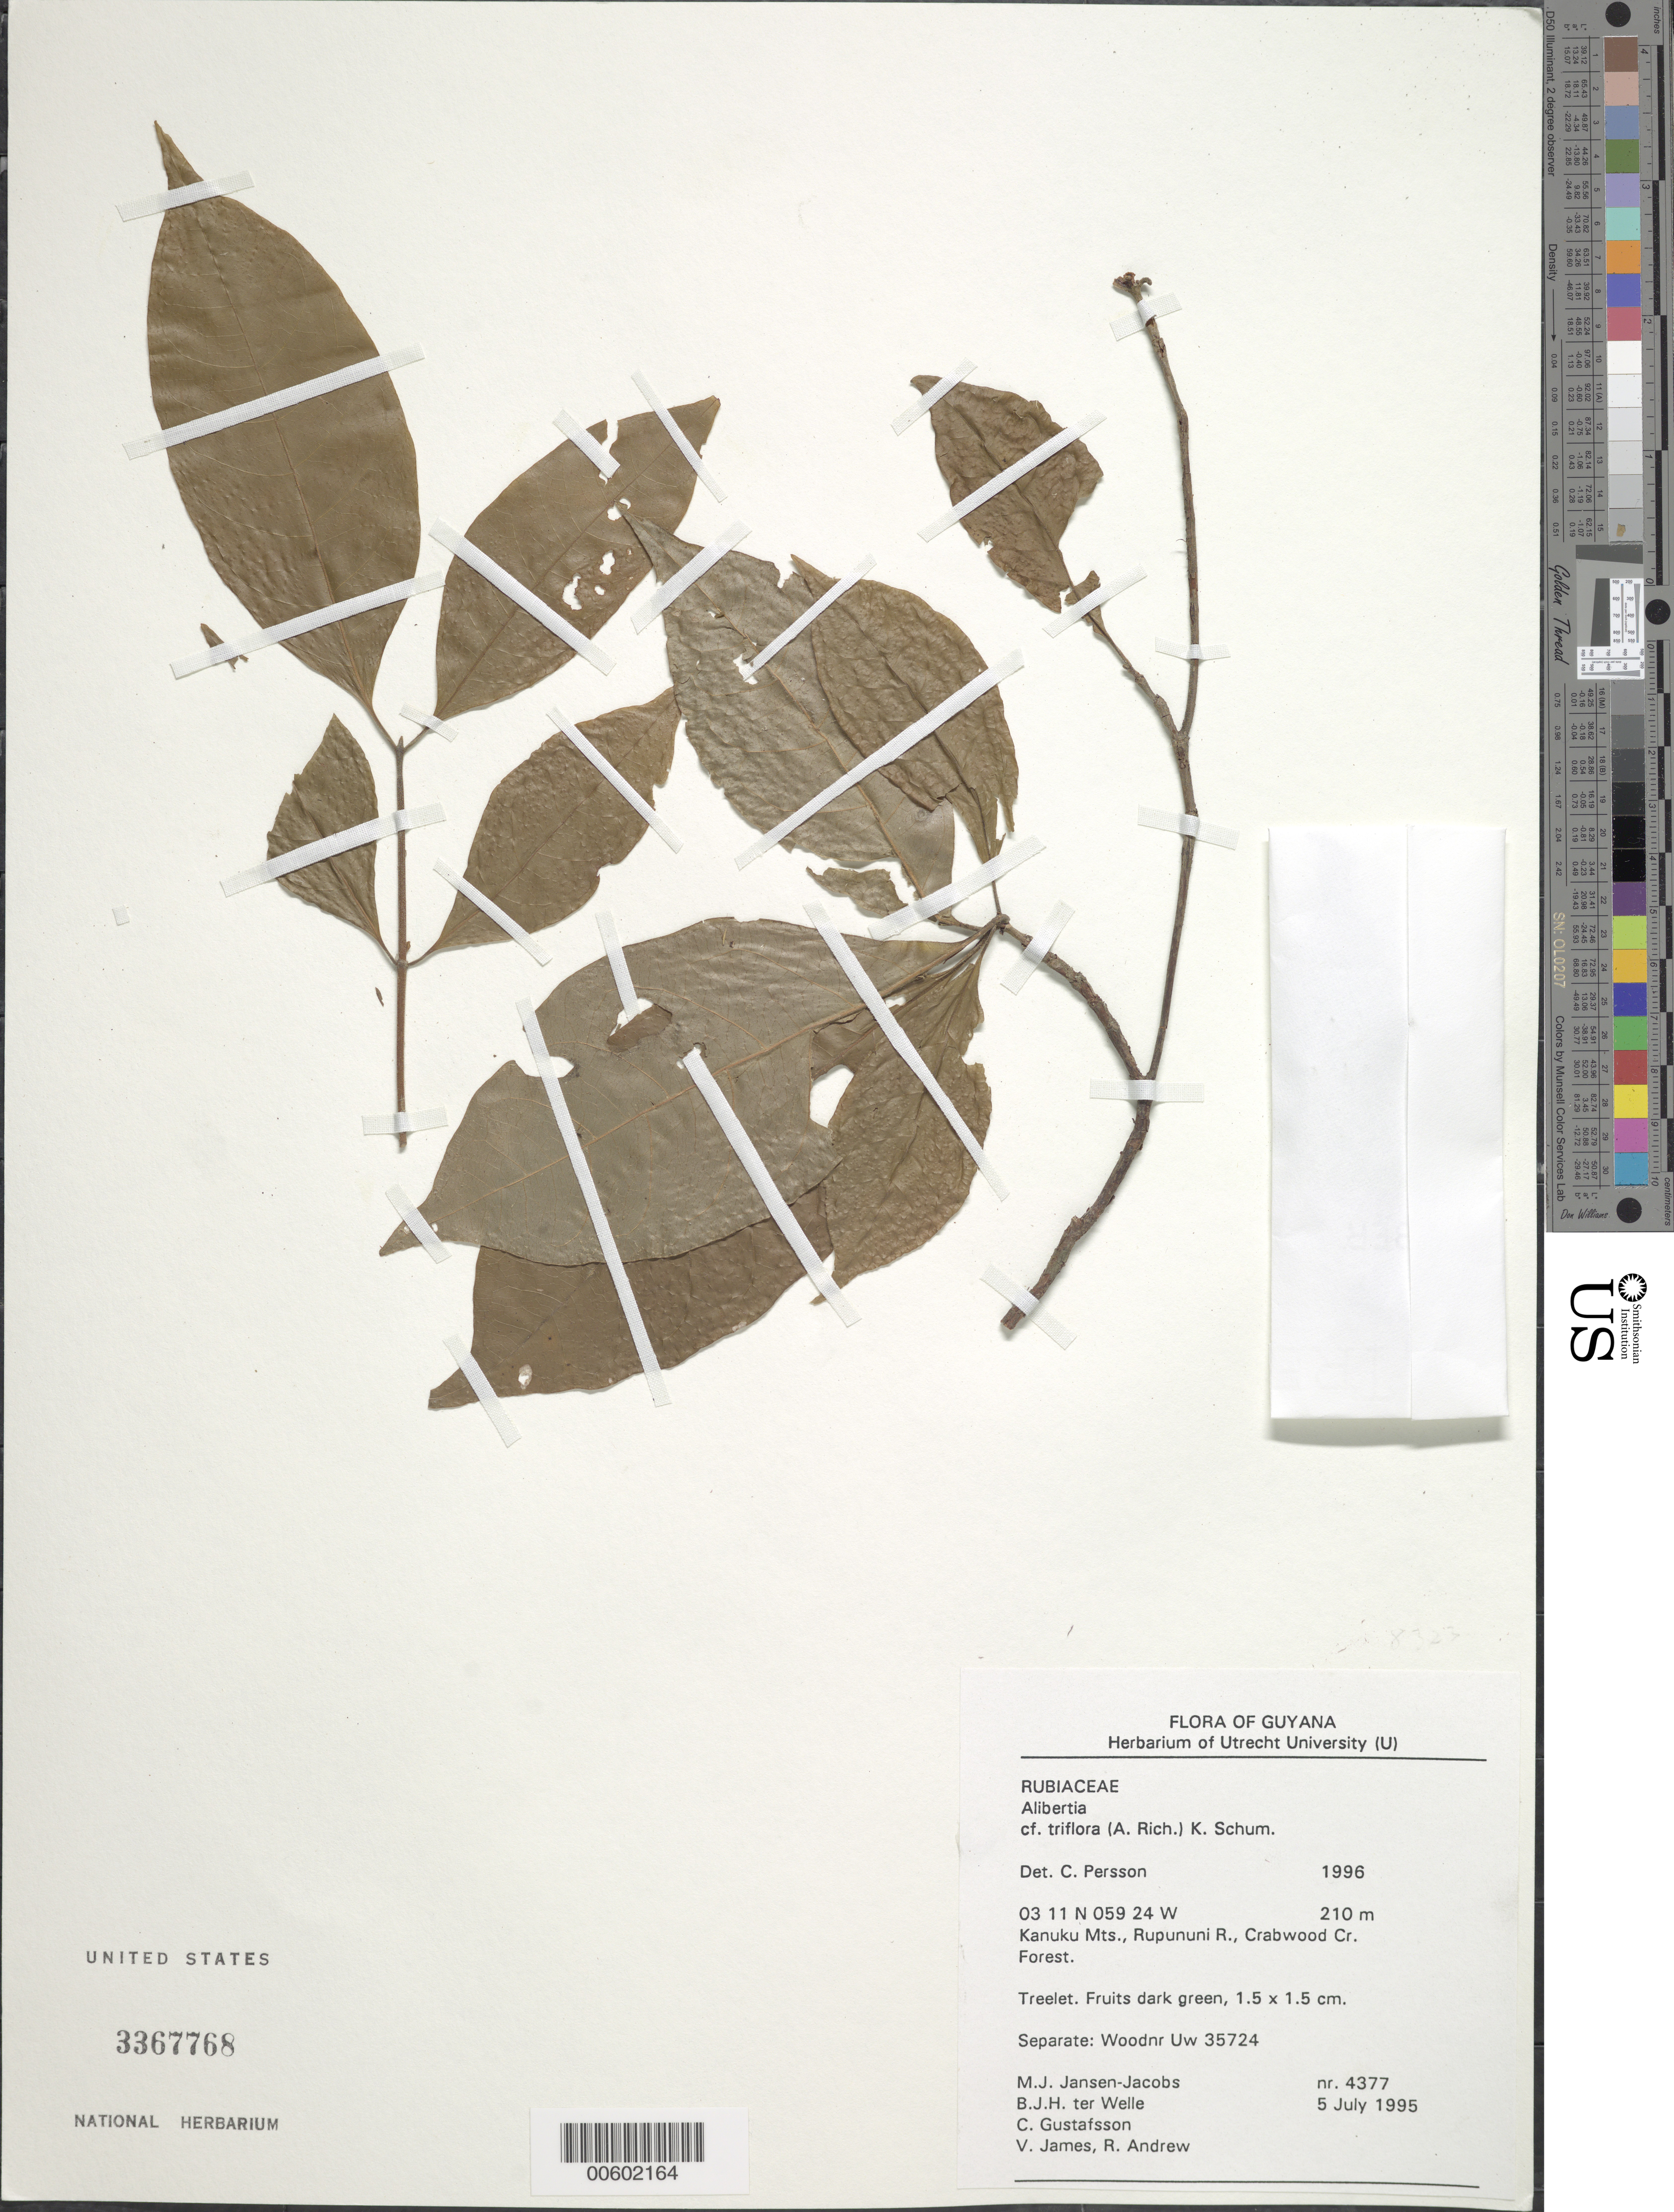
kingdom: Plantae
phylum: Tracheophyta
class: Magnoliopsida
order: Gentianales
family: Rubiaceae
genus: Alibertia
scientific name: Alibertia triflora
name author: (A. Rich.) K. Schum.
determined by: Persson, C. H.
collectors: M. J. Jansen-Jacobs, B. Welle, C. G. Gustafsson, V. James & R. Andrew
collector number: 4377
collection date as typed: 5-Jul-95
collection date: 1995-07-05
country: Guyana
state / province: U. Takutu-U. Essequibo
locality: Crabwood Creek, Rupununi River, Kanuku Mts.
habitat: Forest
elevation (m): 210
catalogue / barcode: US 3367768